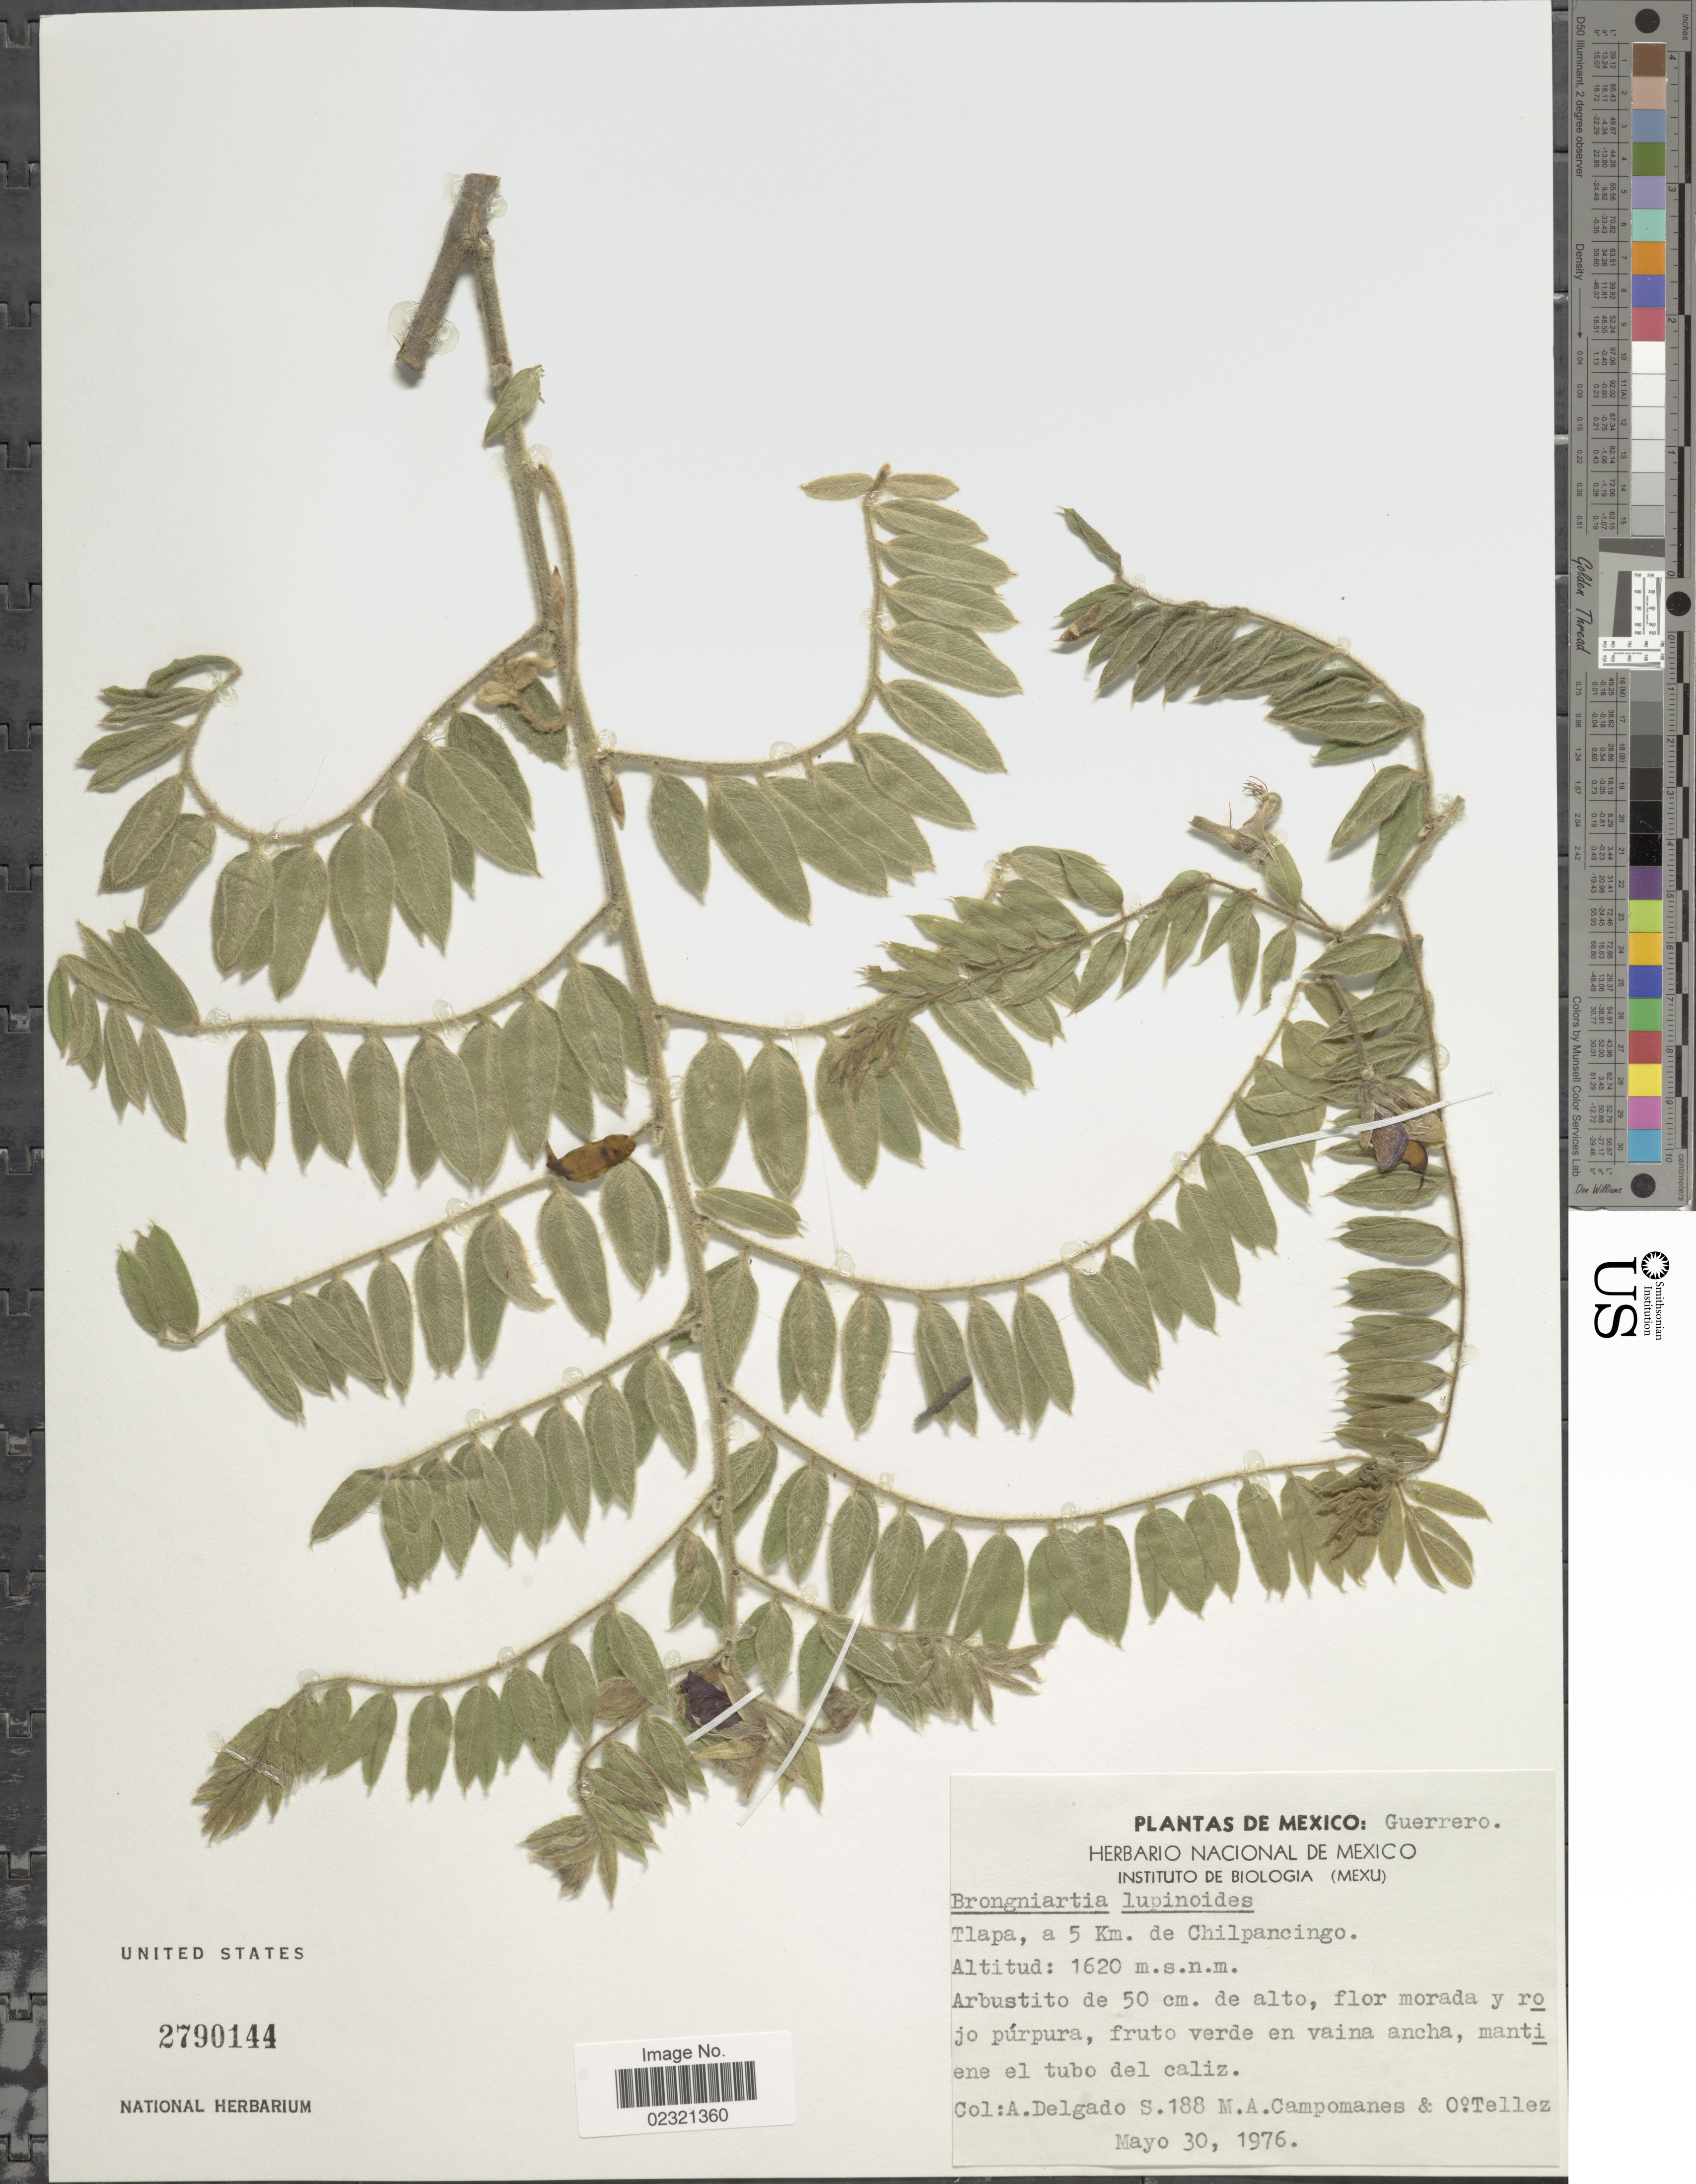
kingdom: Plantae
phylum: Tracheophyta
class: Magnoliopsida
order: Fabales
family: Fabaceae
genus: Brongniartia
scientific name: Brongniartia lupinoides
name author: (Kunth) Taub.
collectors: A. A. Delgado, M. Campomanes & O. Tellez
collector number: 188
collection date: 1976-05-30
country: Mexico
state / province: Guerrero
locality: Tlapa, a 5 km. deChilapncingo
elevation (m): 1620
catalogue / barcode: US 2790144